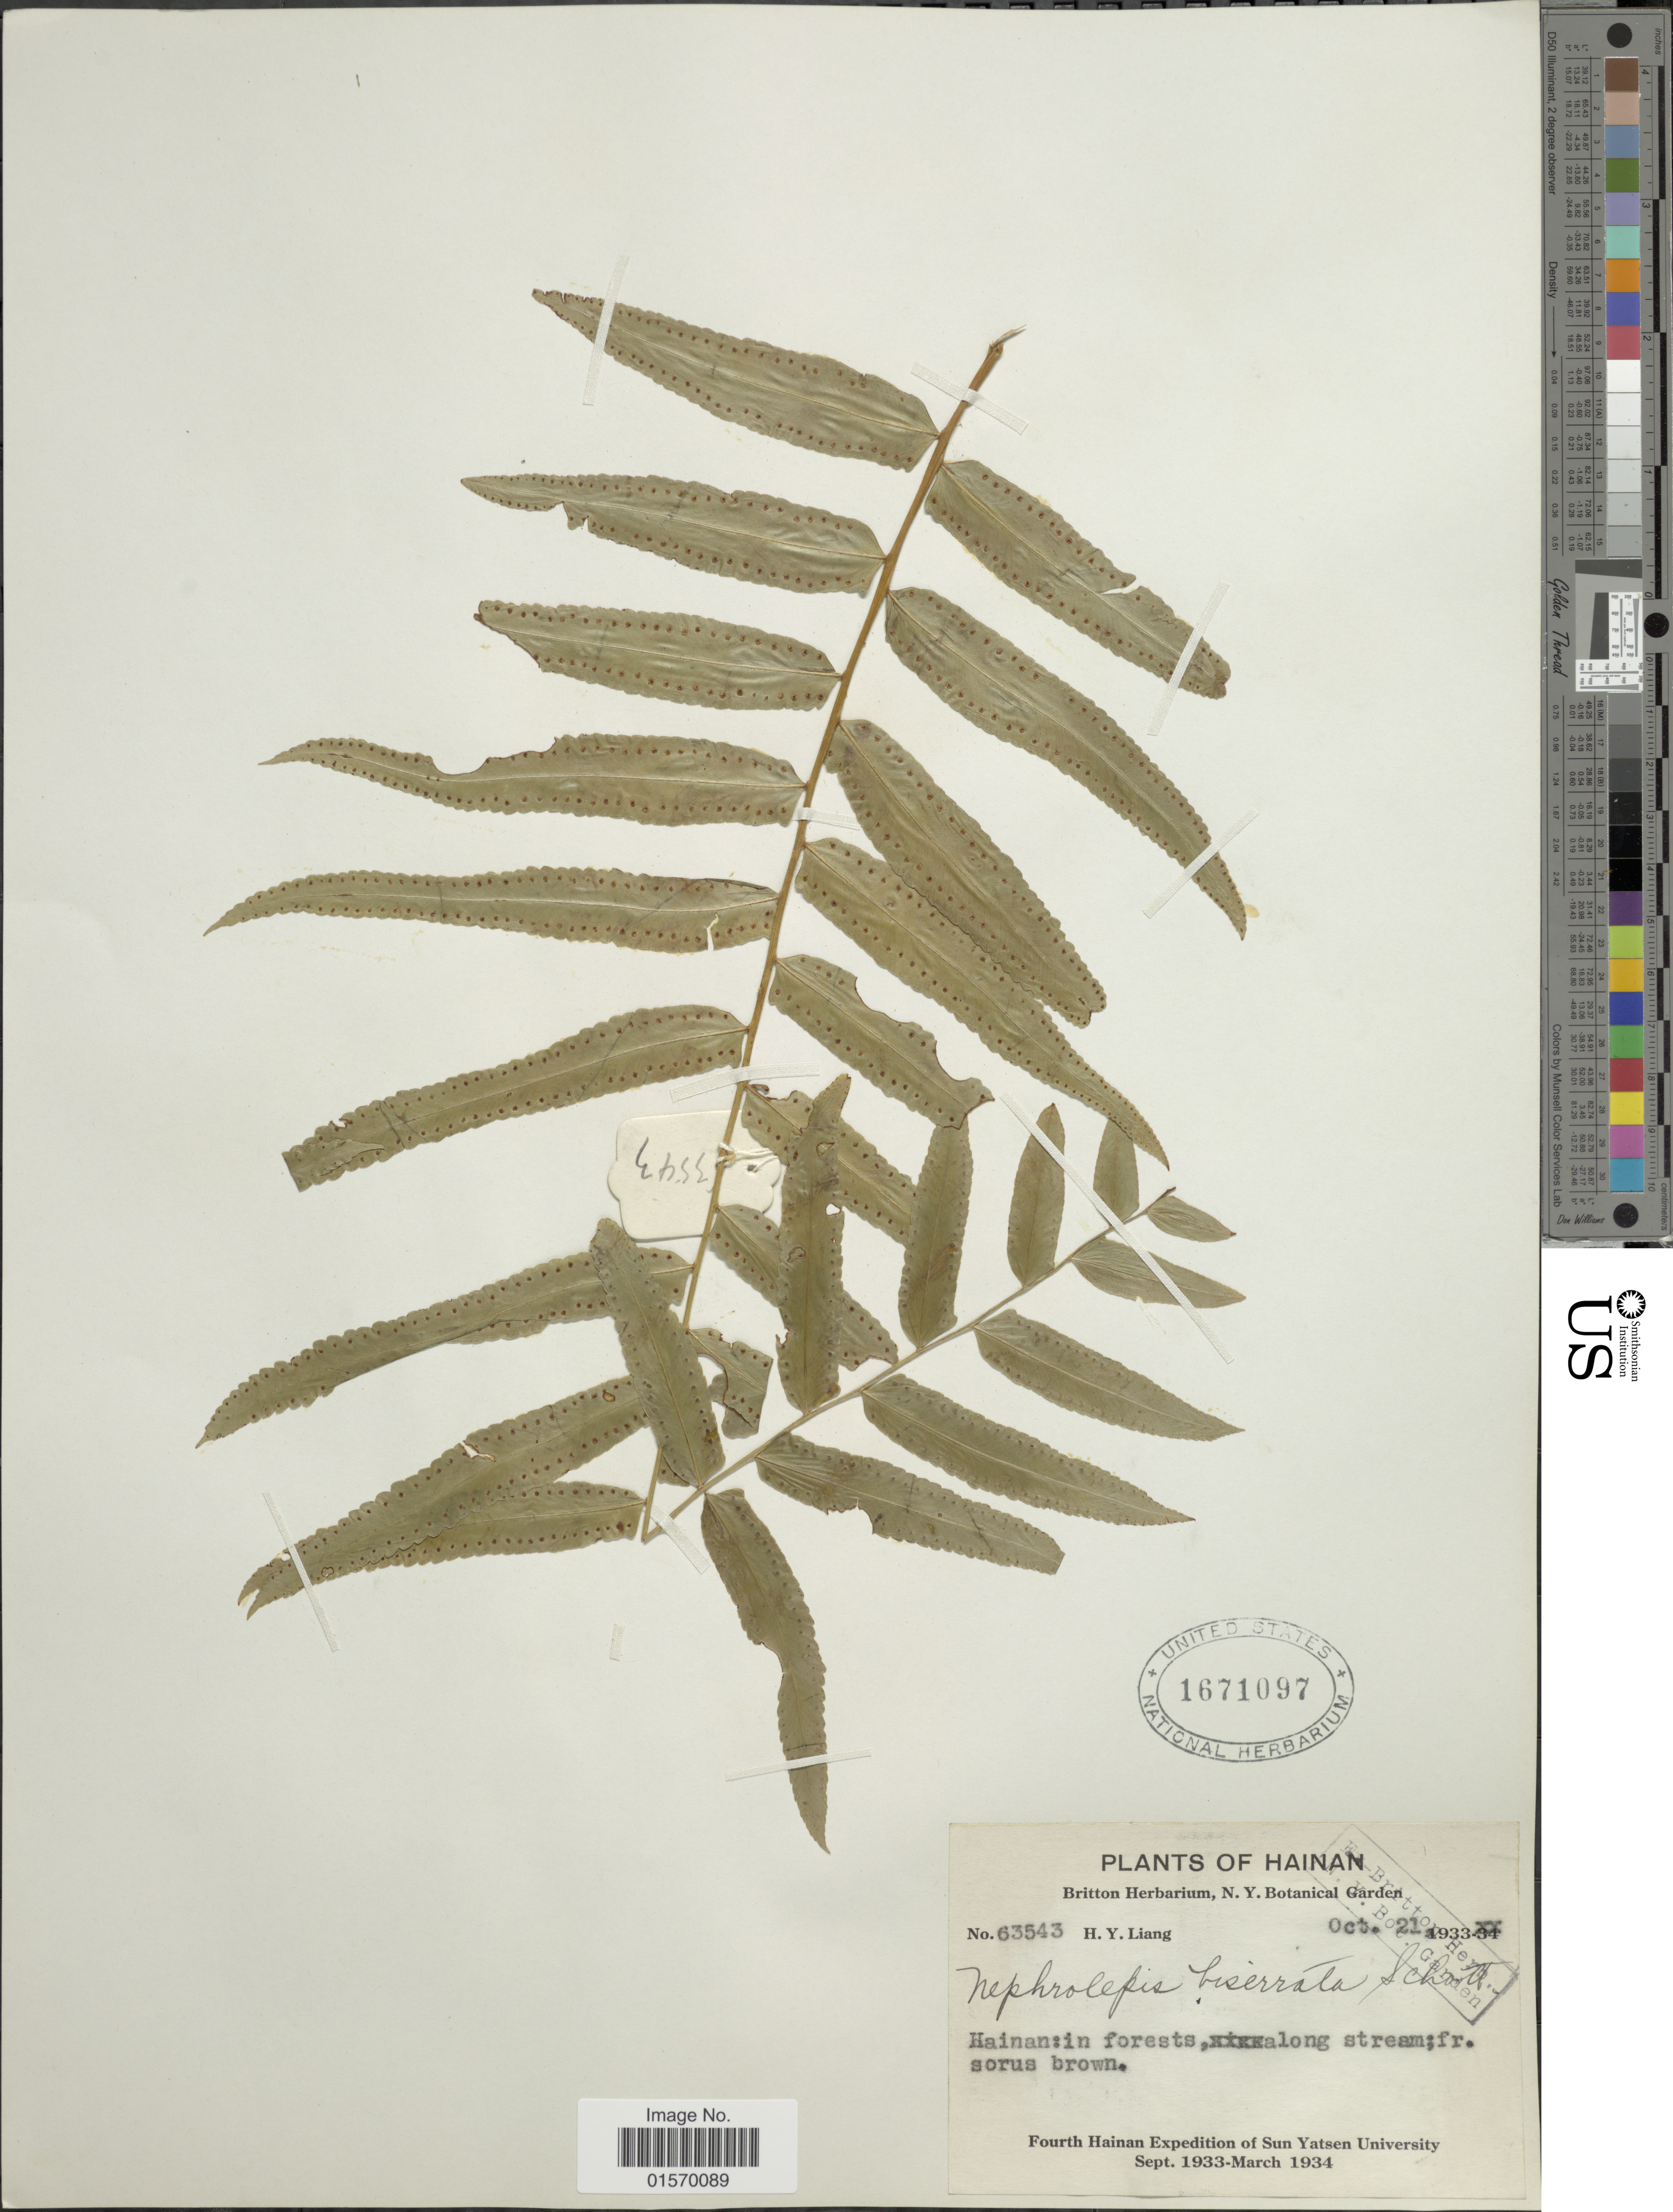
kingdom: Plantae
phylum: Tracheophyta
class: Polypodiopsida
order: Polypodiales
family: Nephrolepidaceae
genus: Nephrolepis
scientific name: Nephrolepis biserrata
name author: (Sw.) Schott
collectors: H. Y. Liang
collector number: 63543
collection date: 1933-10-21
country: China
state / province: Hainan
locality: In forests, along stream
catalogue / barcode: US 1671097